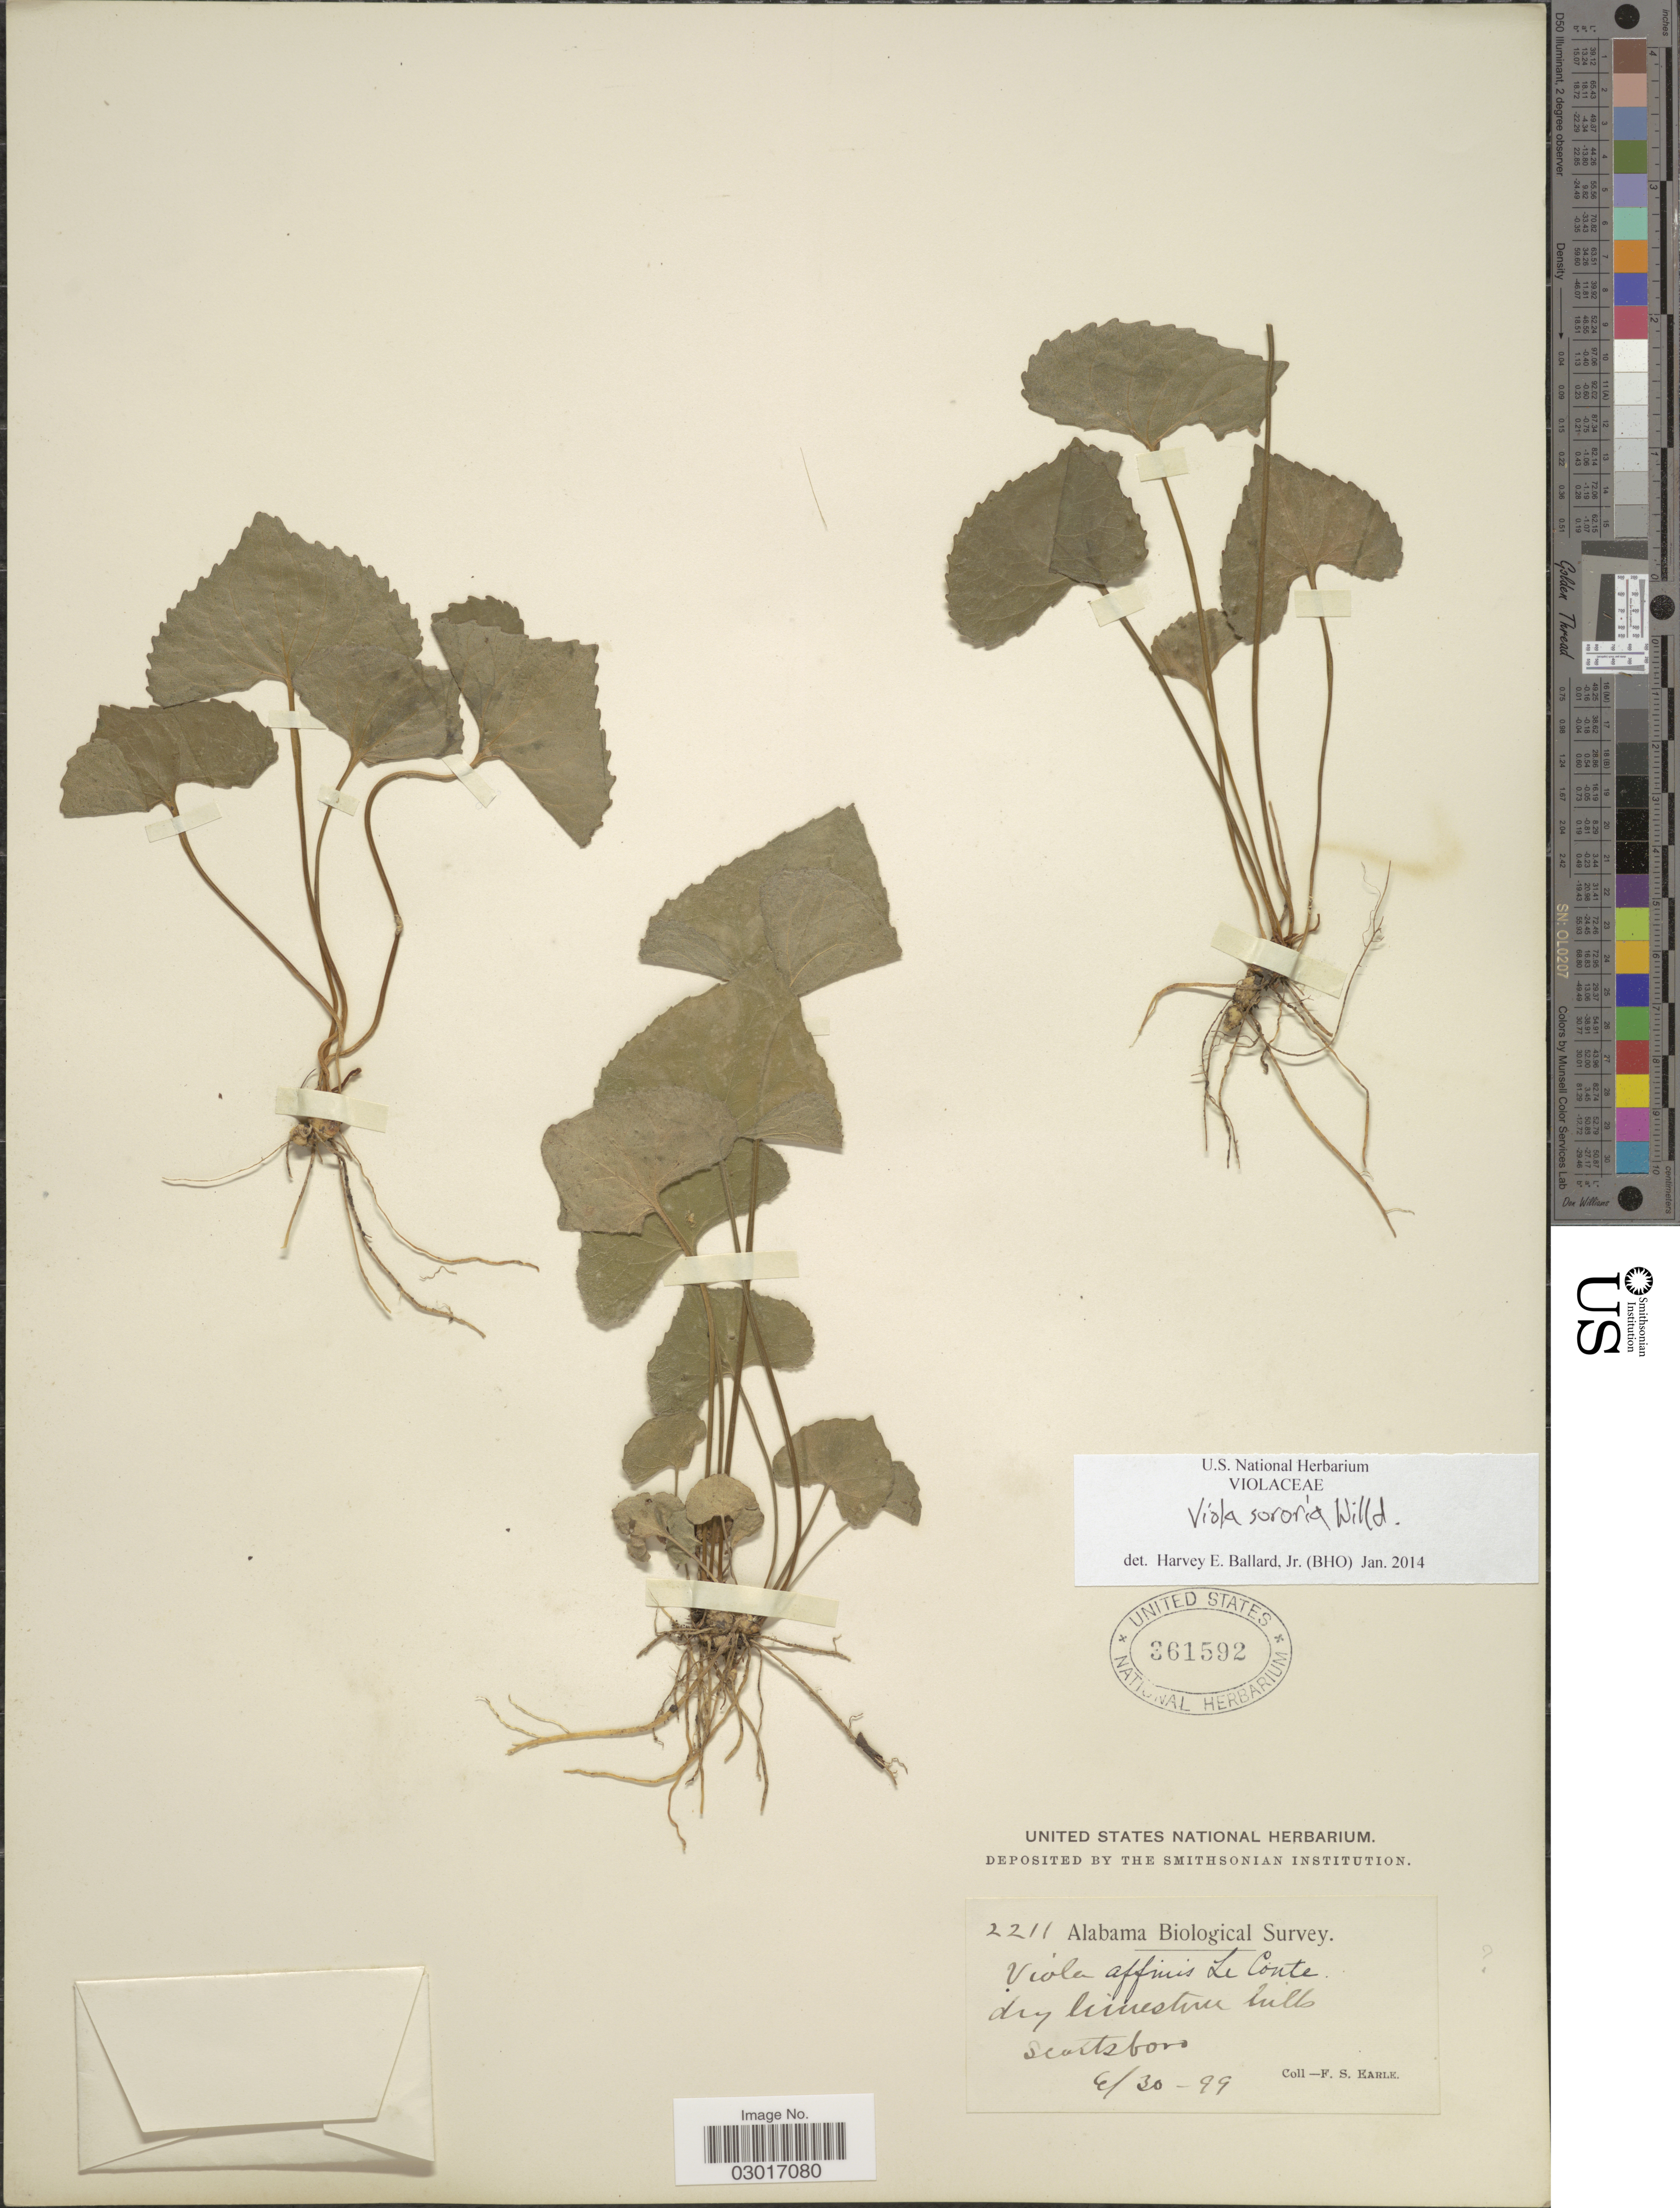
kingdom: Plantae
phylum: Tracheophyta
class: Magnoliopsida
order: Malpighiales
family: Violaceae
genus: Viola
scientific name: Viola sororia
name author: Willd.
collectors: F. S. Earle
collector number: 2211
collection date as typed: Transcribed d/m/y: 30/6/99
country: United States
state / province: Alabama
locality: Dry limestone hills, Scartsboro.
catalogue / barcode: US 361592